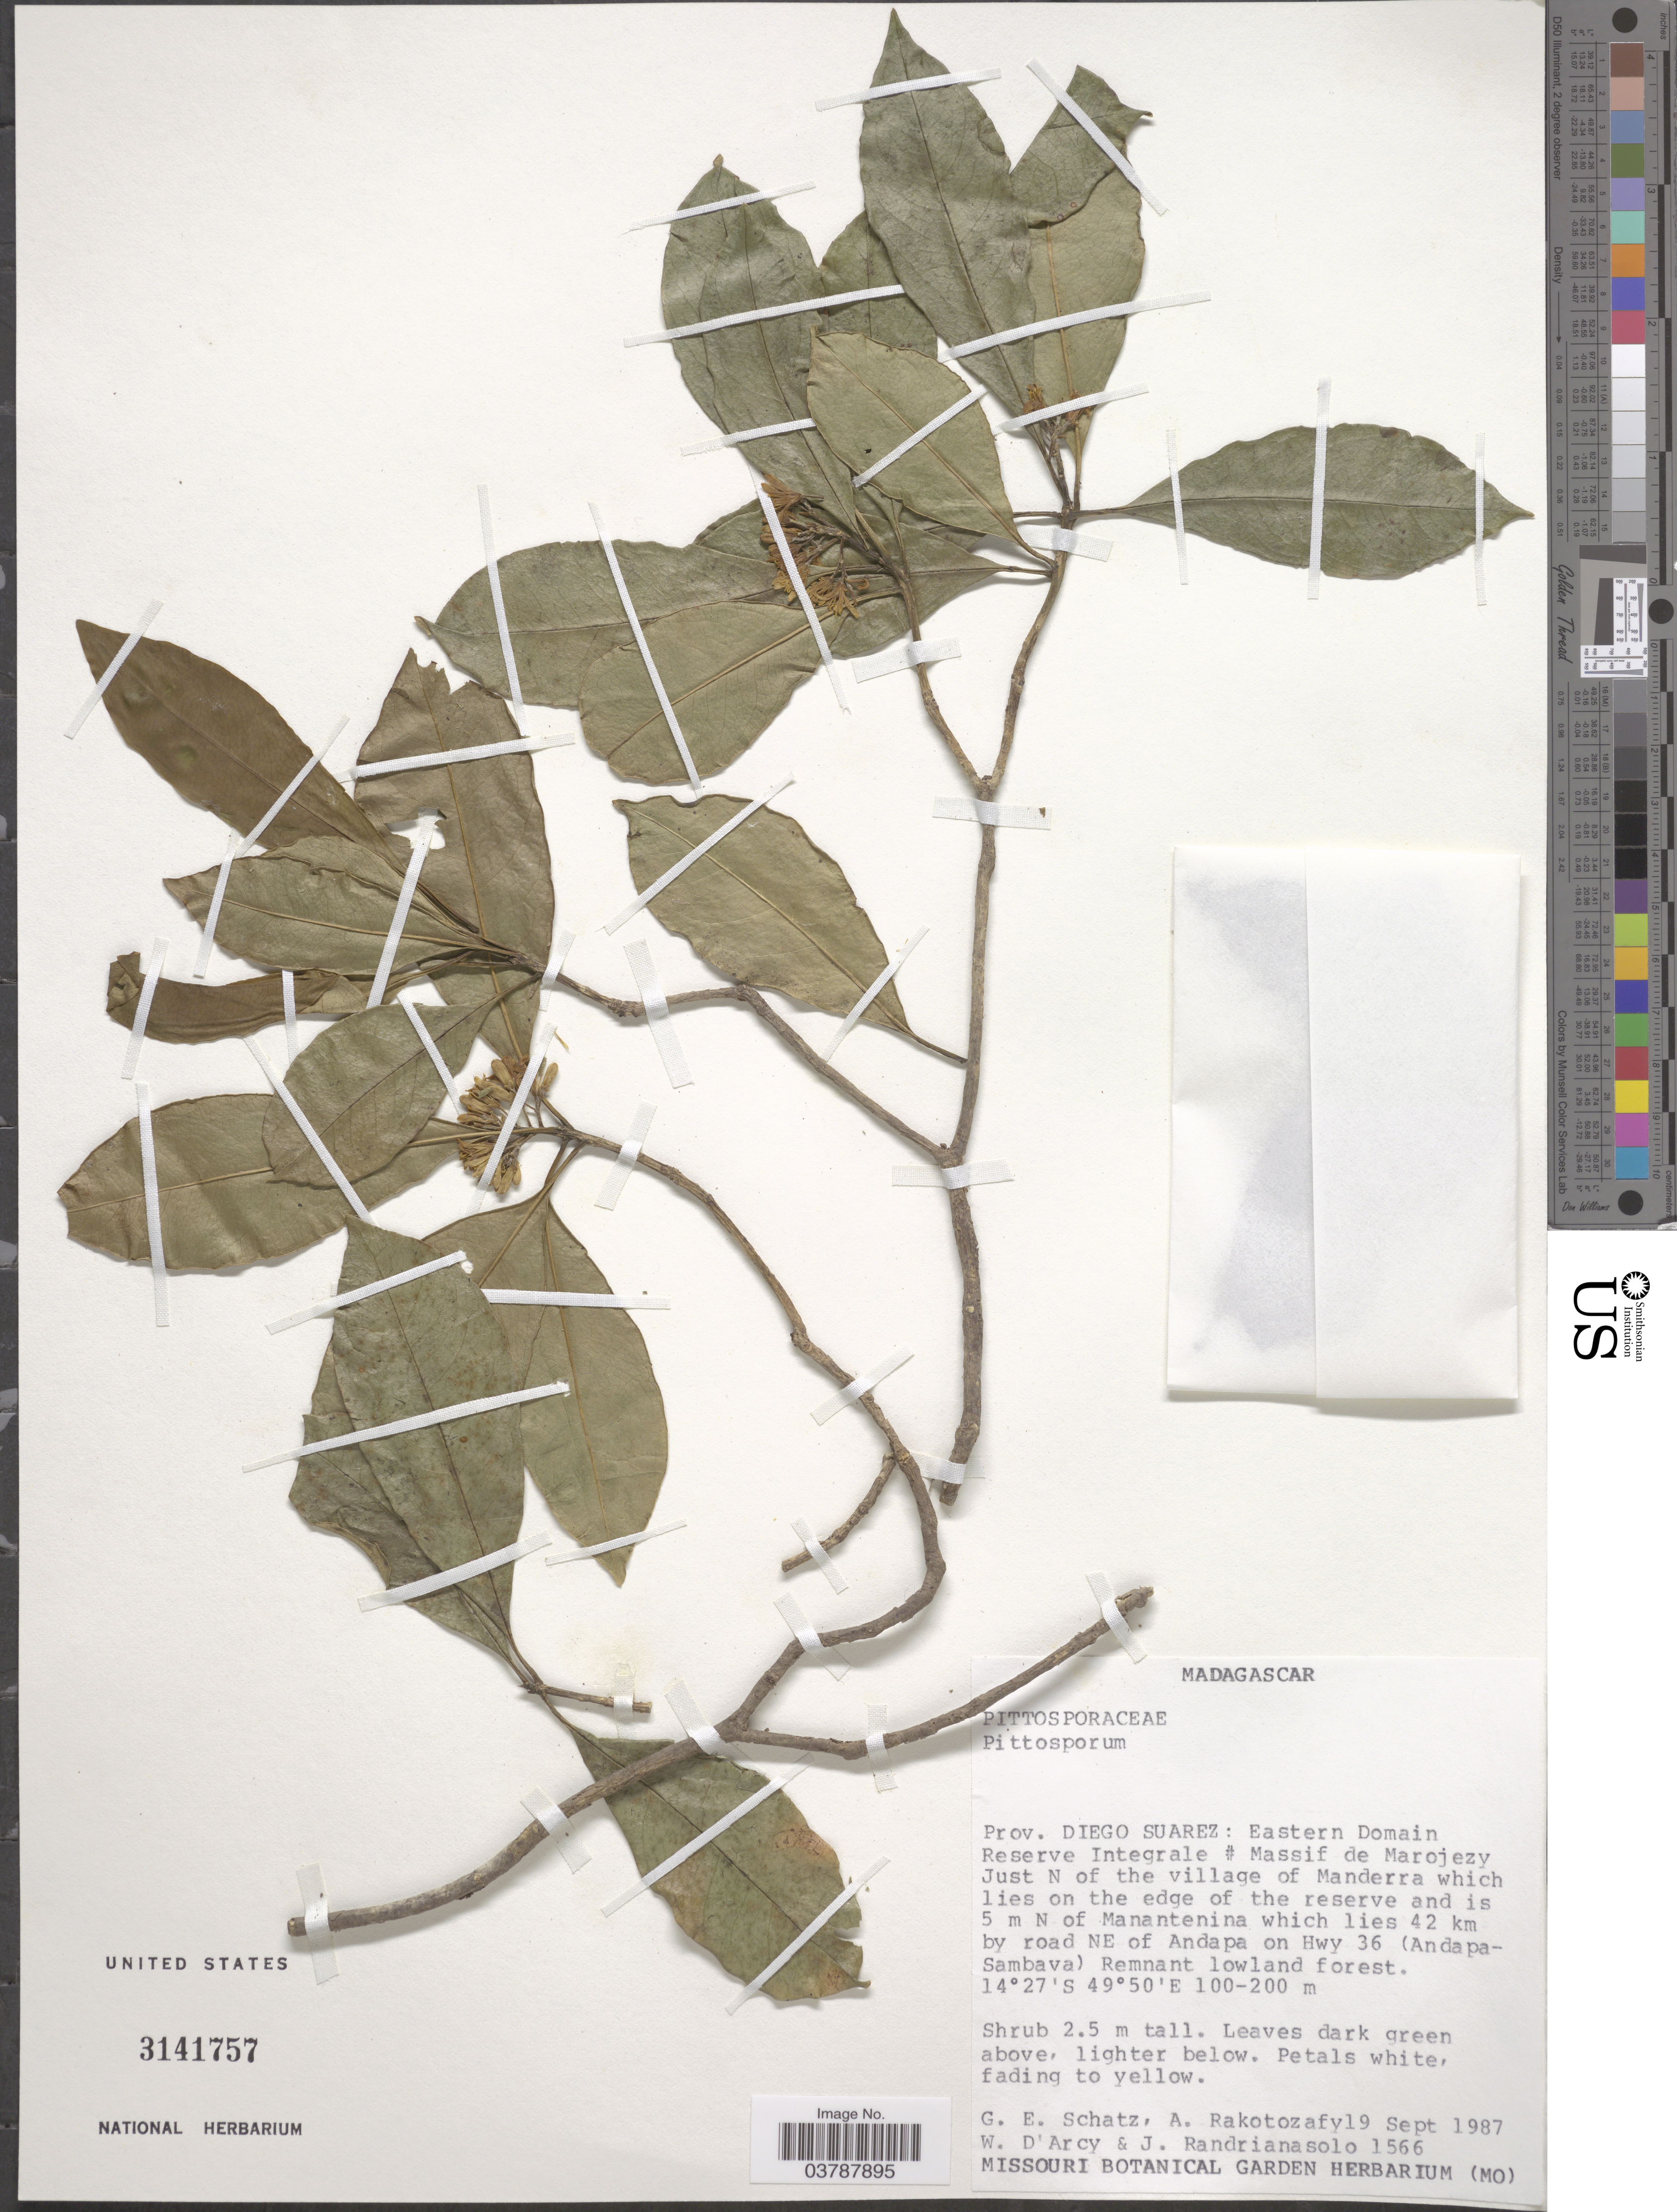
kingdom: Plantae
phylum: Tracheophyta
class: Magnoliopsida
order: Apiales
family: Pittosporaceae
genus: Pittosporum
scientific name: Pittosporum sp.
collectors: G. Schatz, A. Rakotozafy, W. G. D'Arcy & J. Randrianasolo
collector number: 1566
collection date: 1987-09-19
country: Madagascar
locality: Prov. Diego Suarez: Eastern Domain Reserve Integrale # Massif de Marojezy. Just N of the village of Manderra which lies on the edge of the reserve and is 5 m N of Manantenina which lies 42 km by road NE of Andapa on Hwy 36 (Andapa-Sambava) Remnant lowland forest.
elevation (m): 100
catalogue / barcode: US 3141757